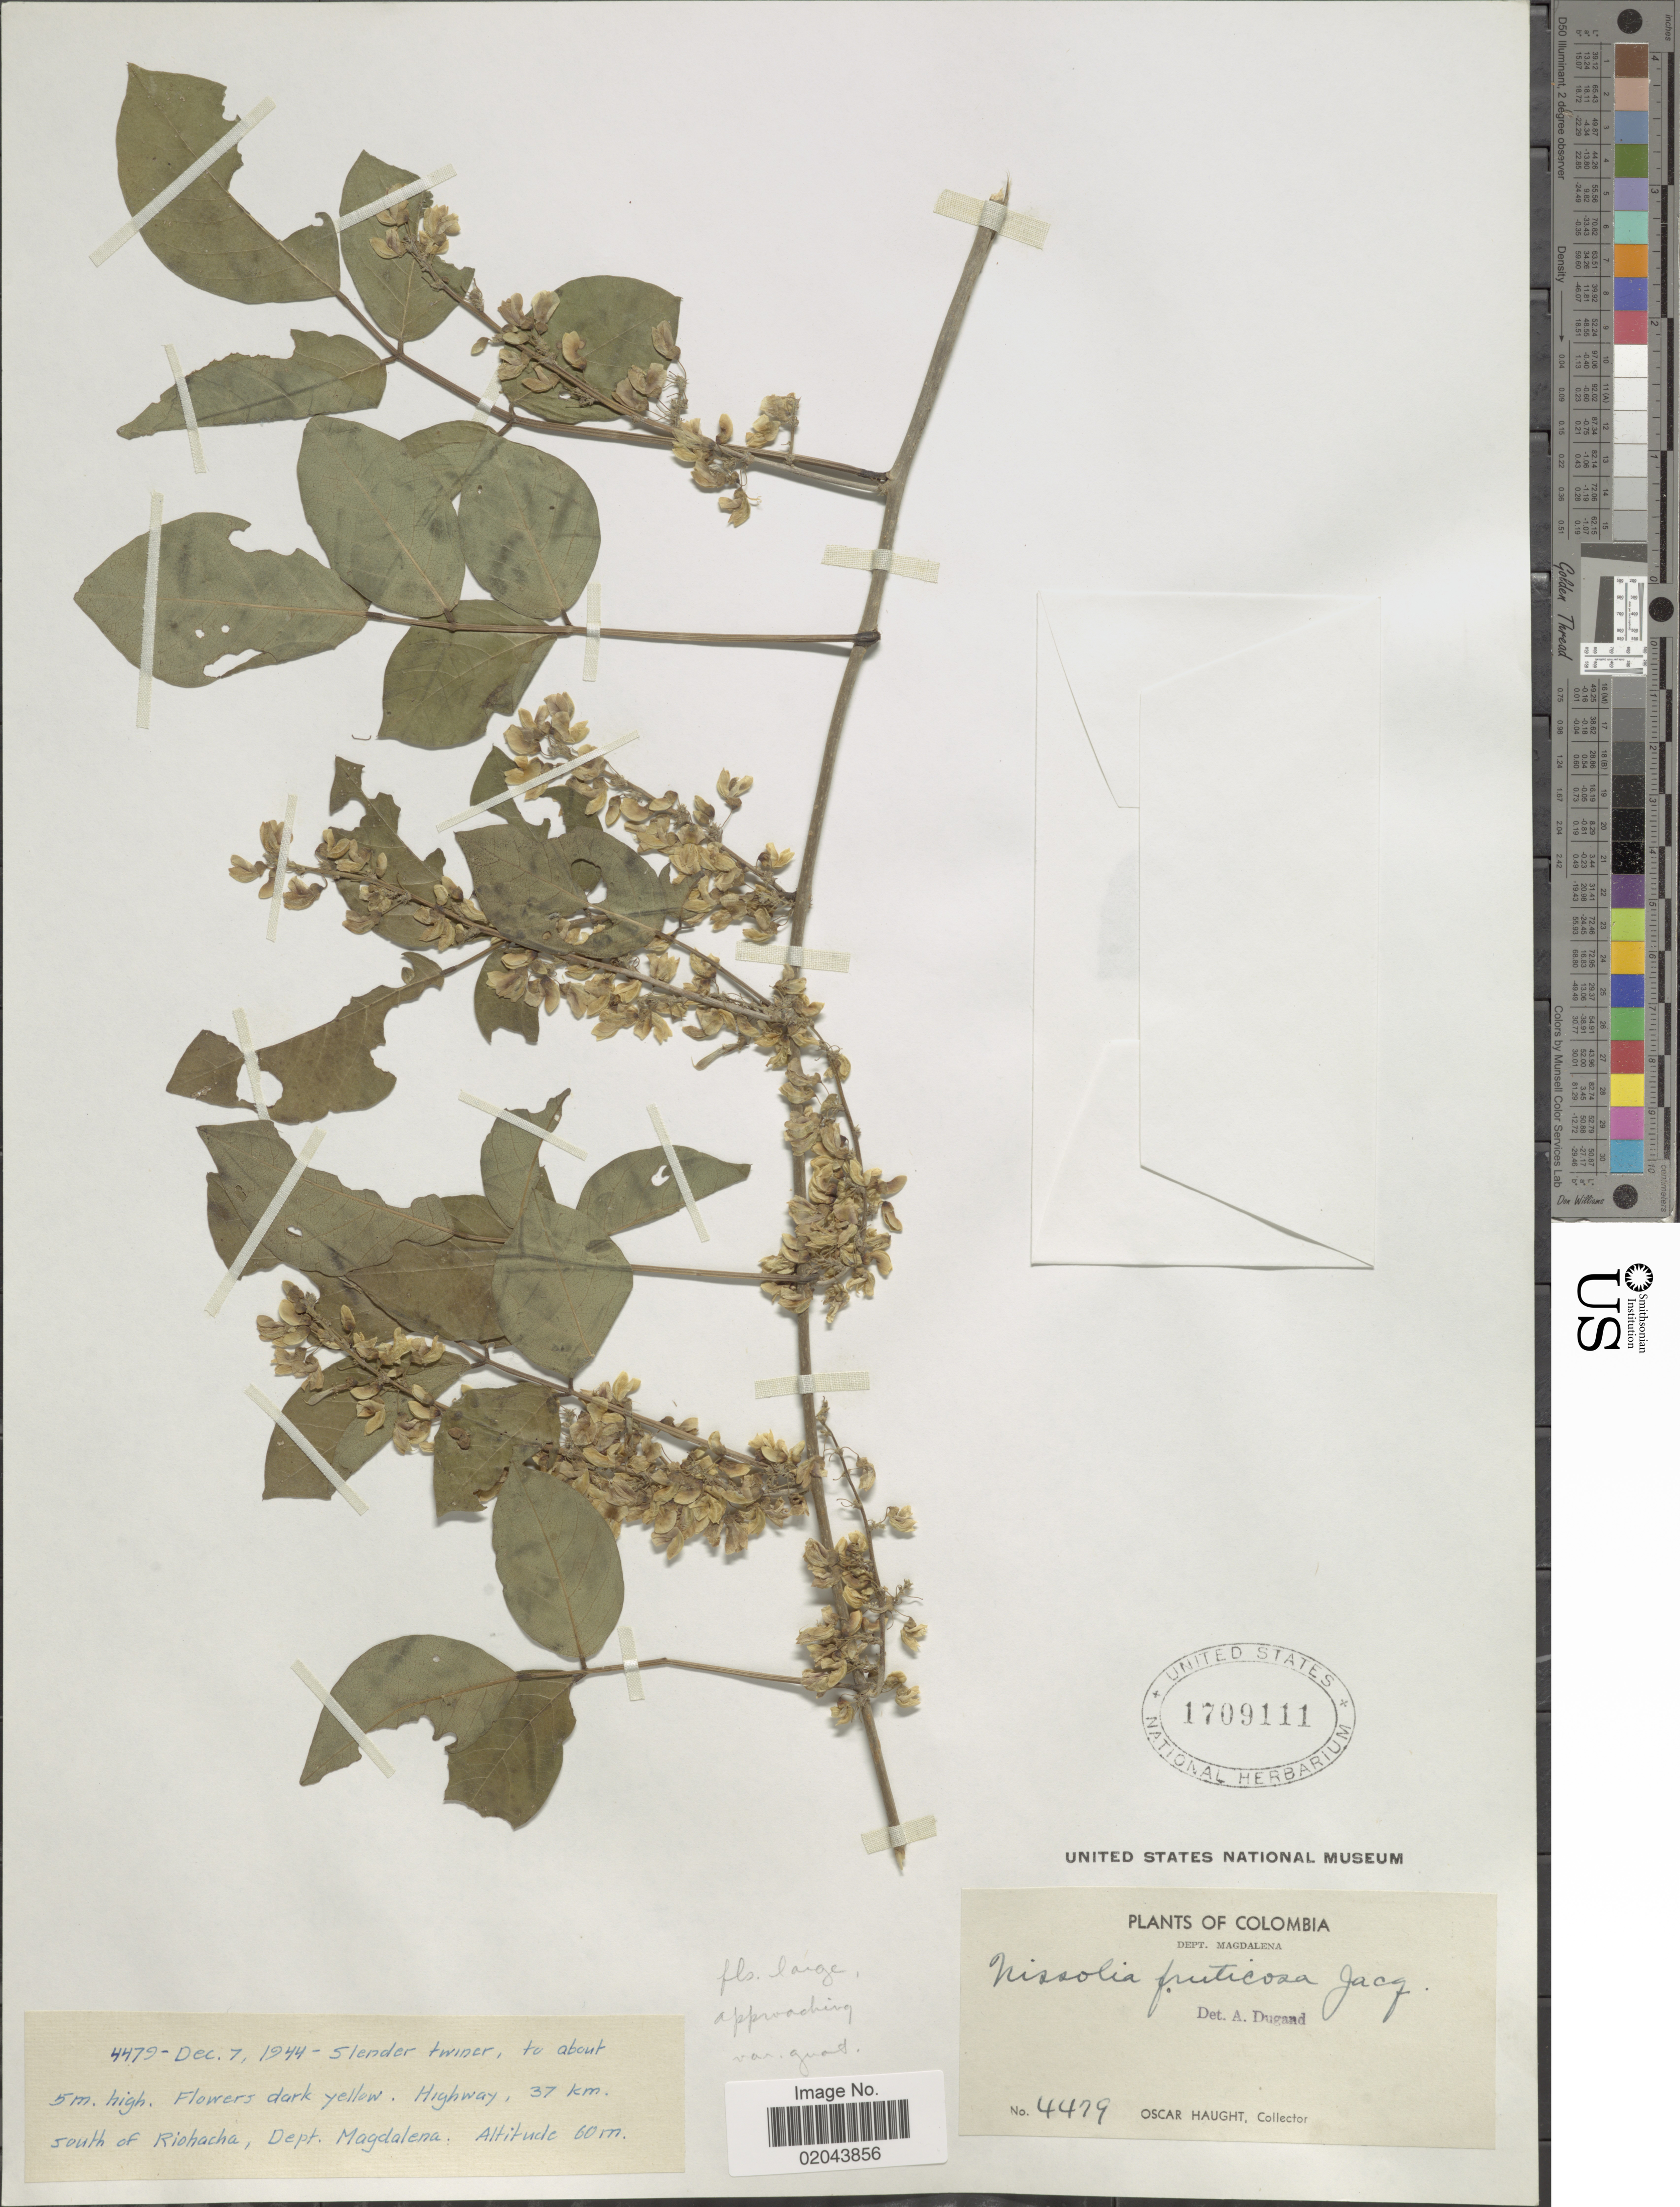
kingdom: Plantae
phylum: Tracheophyta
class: Magnoliopsida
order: Fabales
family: Fabaceae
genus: Nissolia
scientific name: Nissolia fruticosa var. fruticosa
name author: Jacq.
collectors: O. L. Haught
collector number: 4479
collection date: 1944-12-07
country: Colombia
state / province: Magdalena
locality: Highway, 37 km. south of Riohacha.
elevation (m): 60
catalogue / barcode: US 1709111